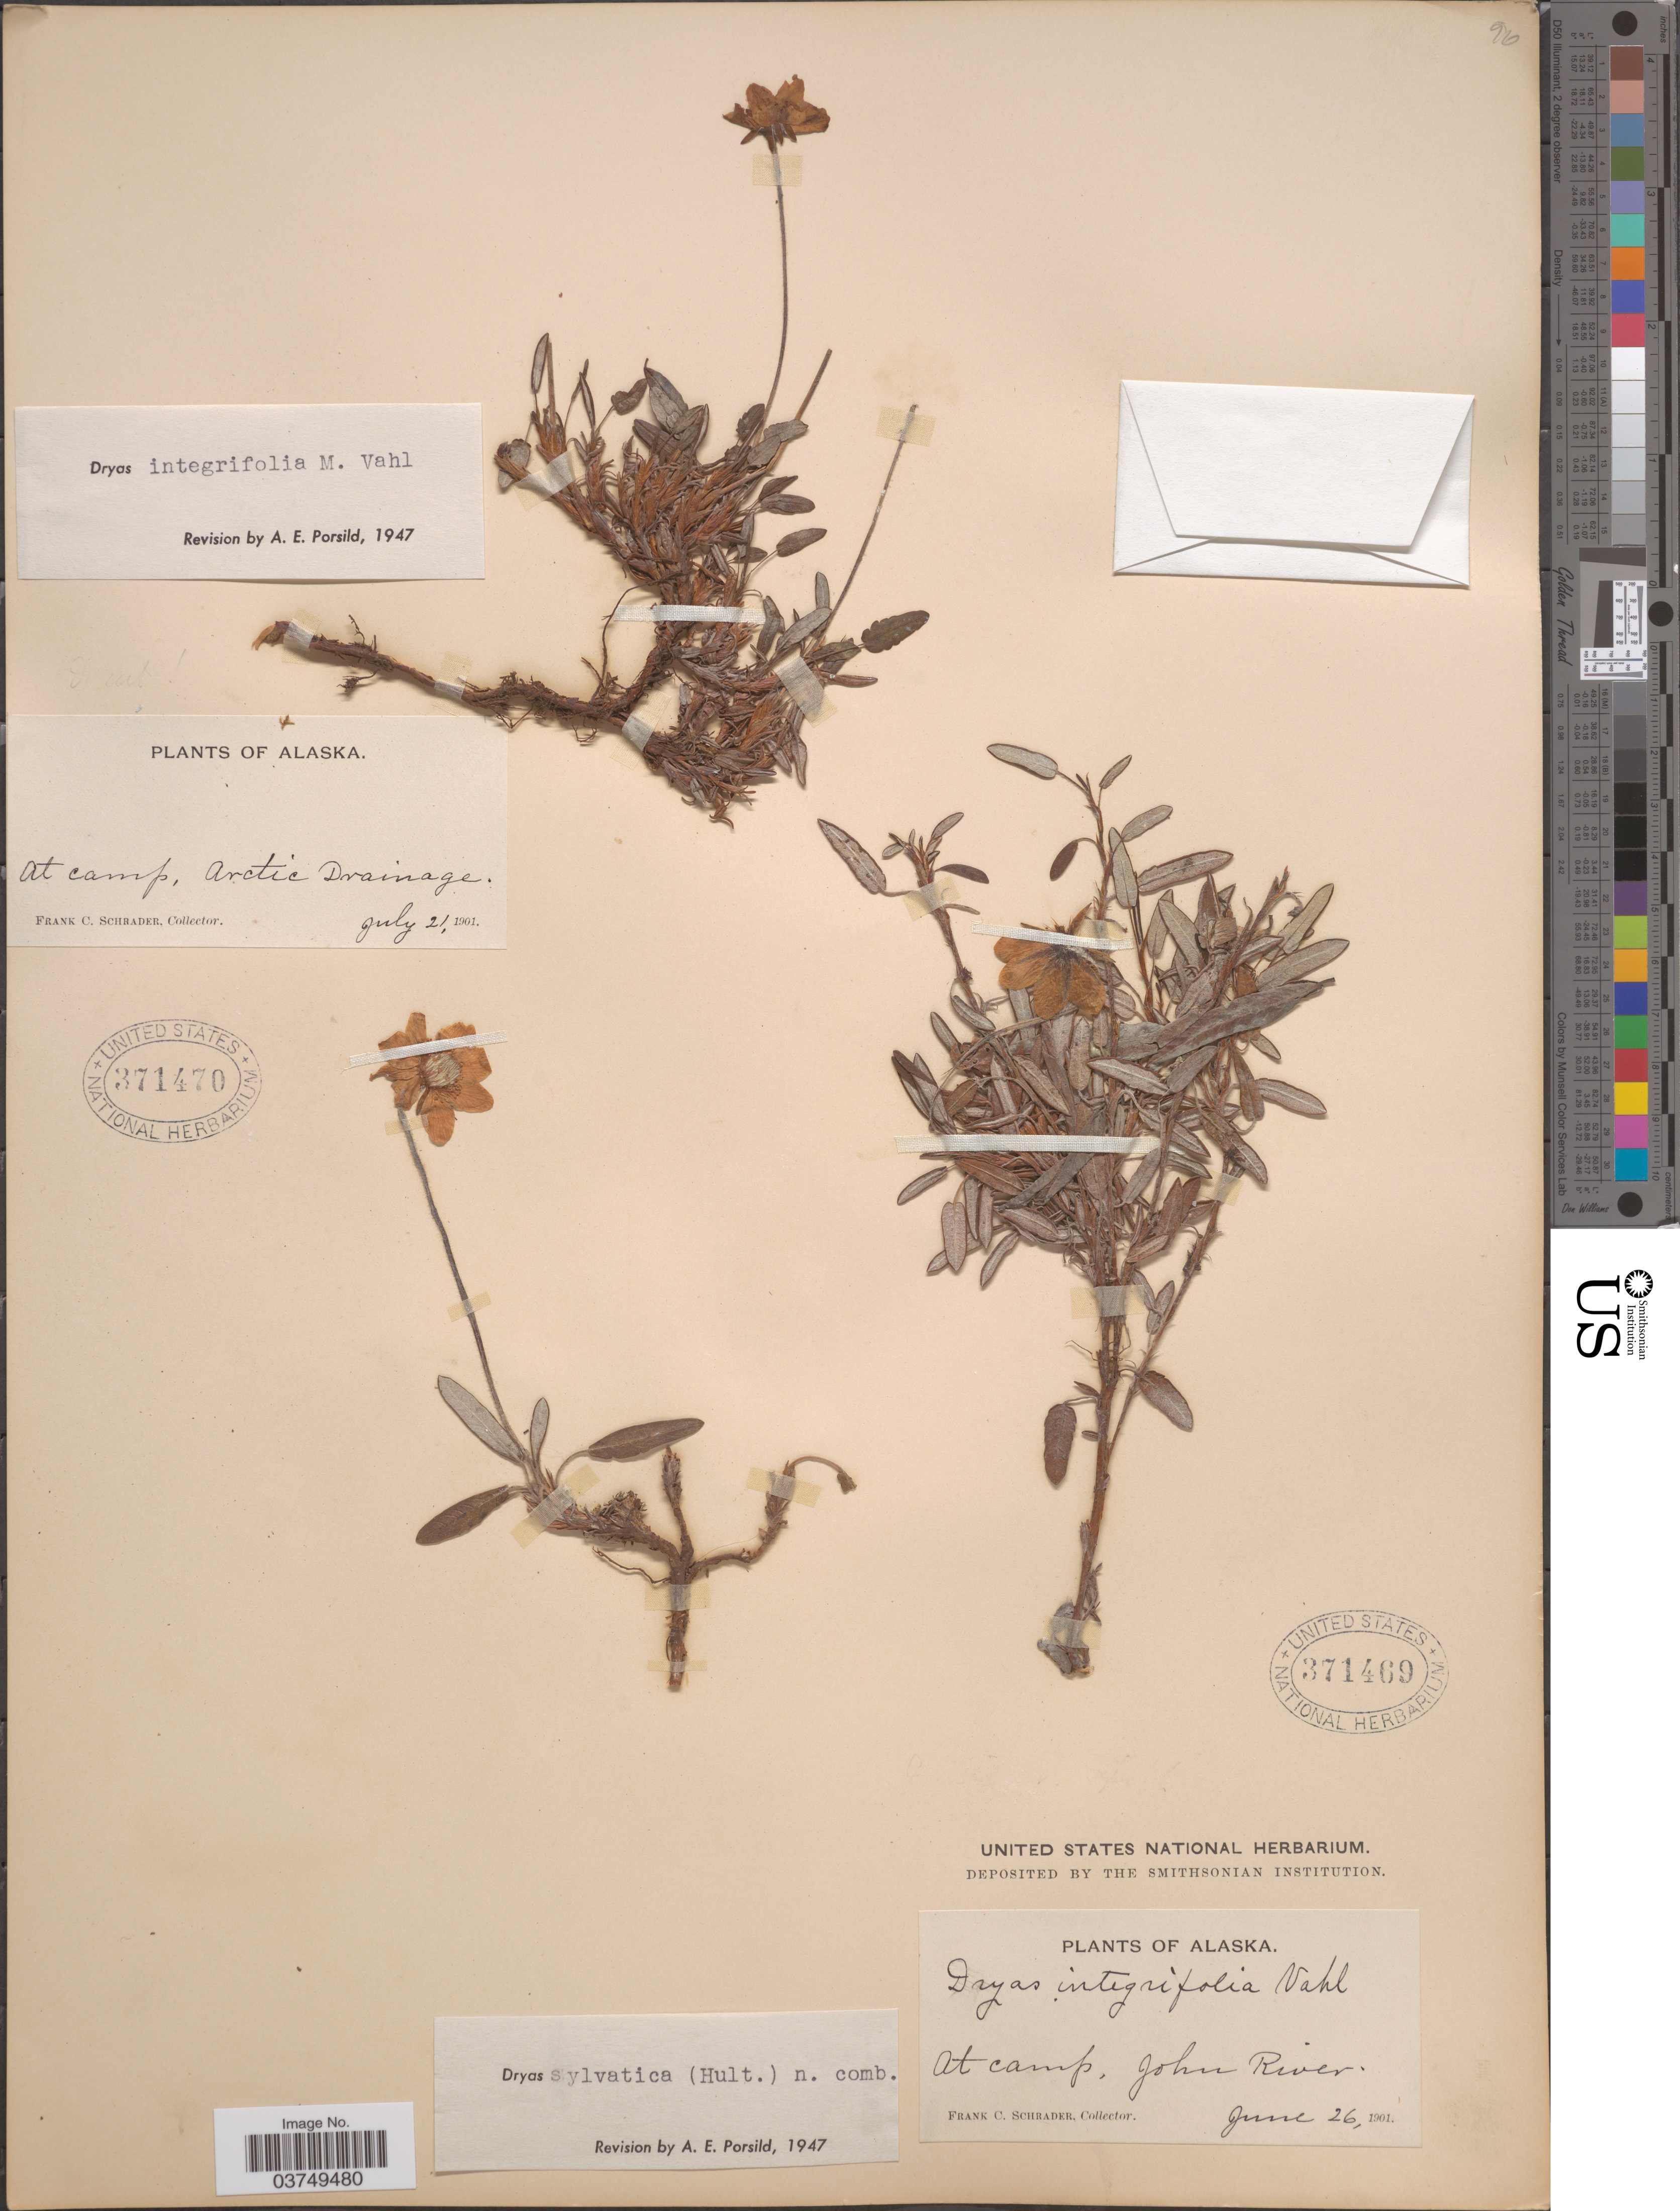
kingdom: Plantae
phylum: Tracheophyta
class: Magnoliopsida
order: Rosales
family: Rosaceae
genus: Dryas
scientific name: Dryas integrifolia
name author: Vahl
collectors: F. C. Schrader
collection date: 1901-07-21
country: United States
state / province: Alaska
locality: At camp, Arctic Drainage.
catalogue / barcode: US 371470